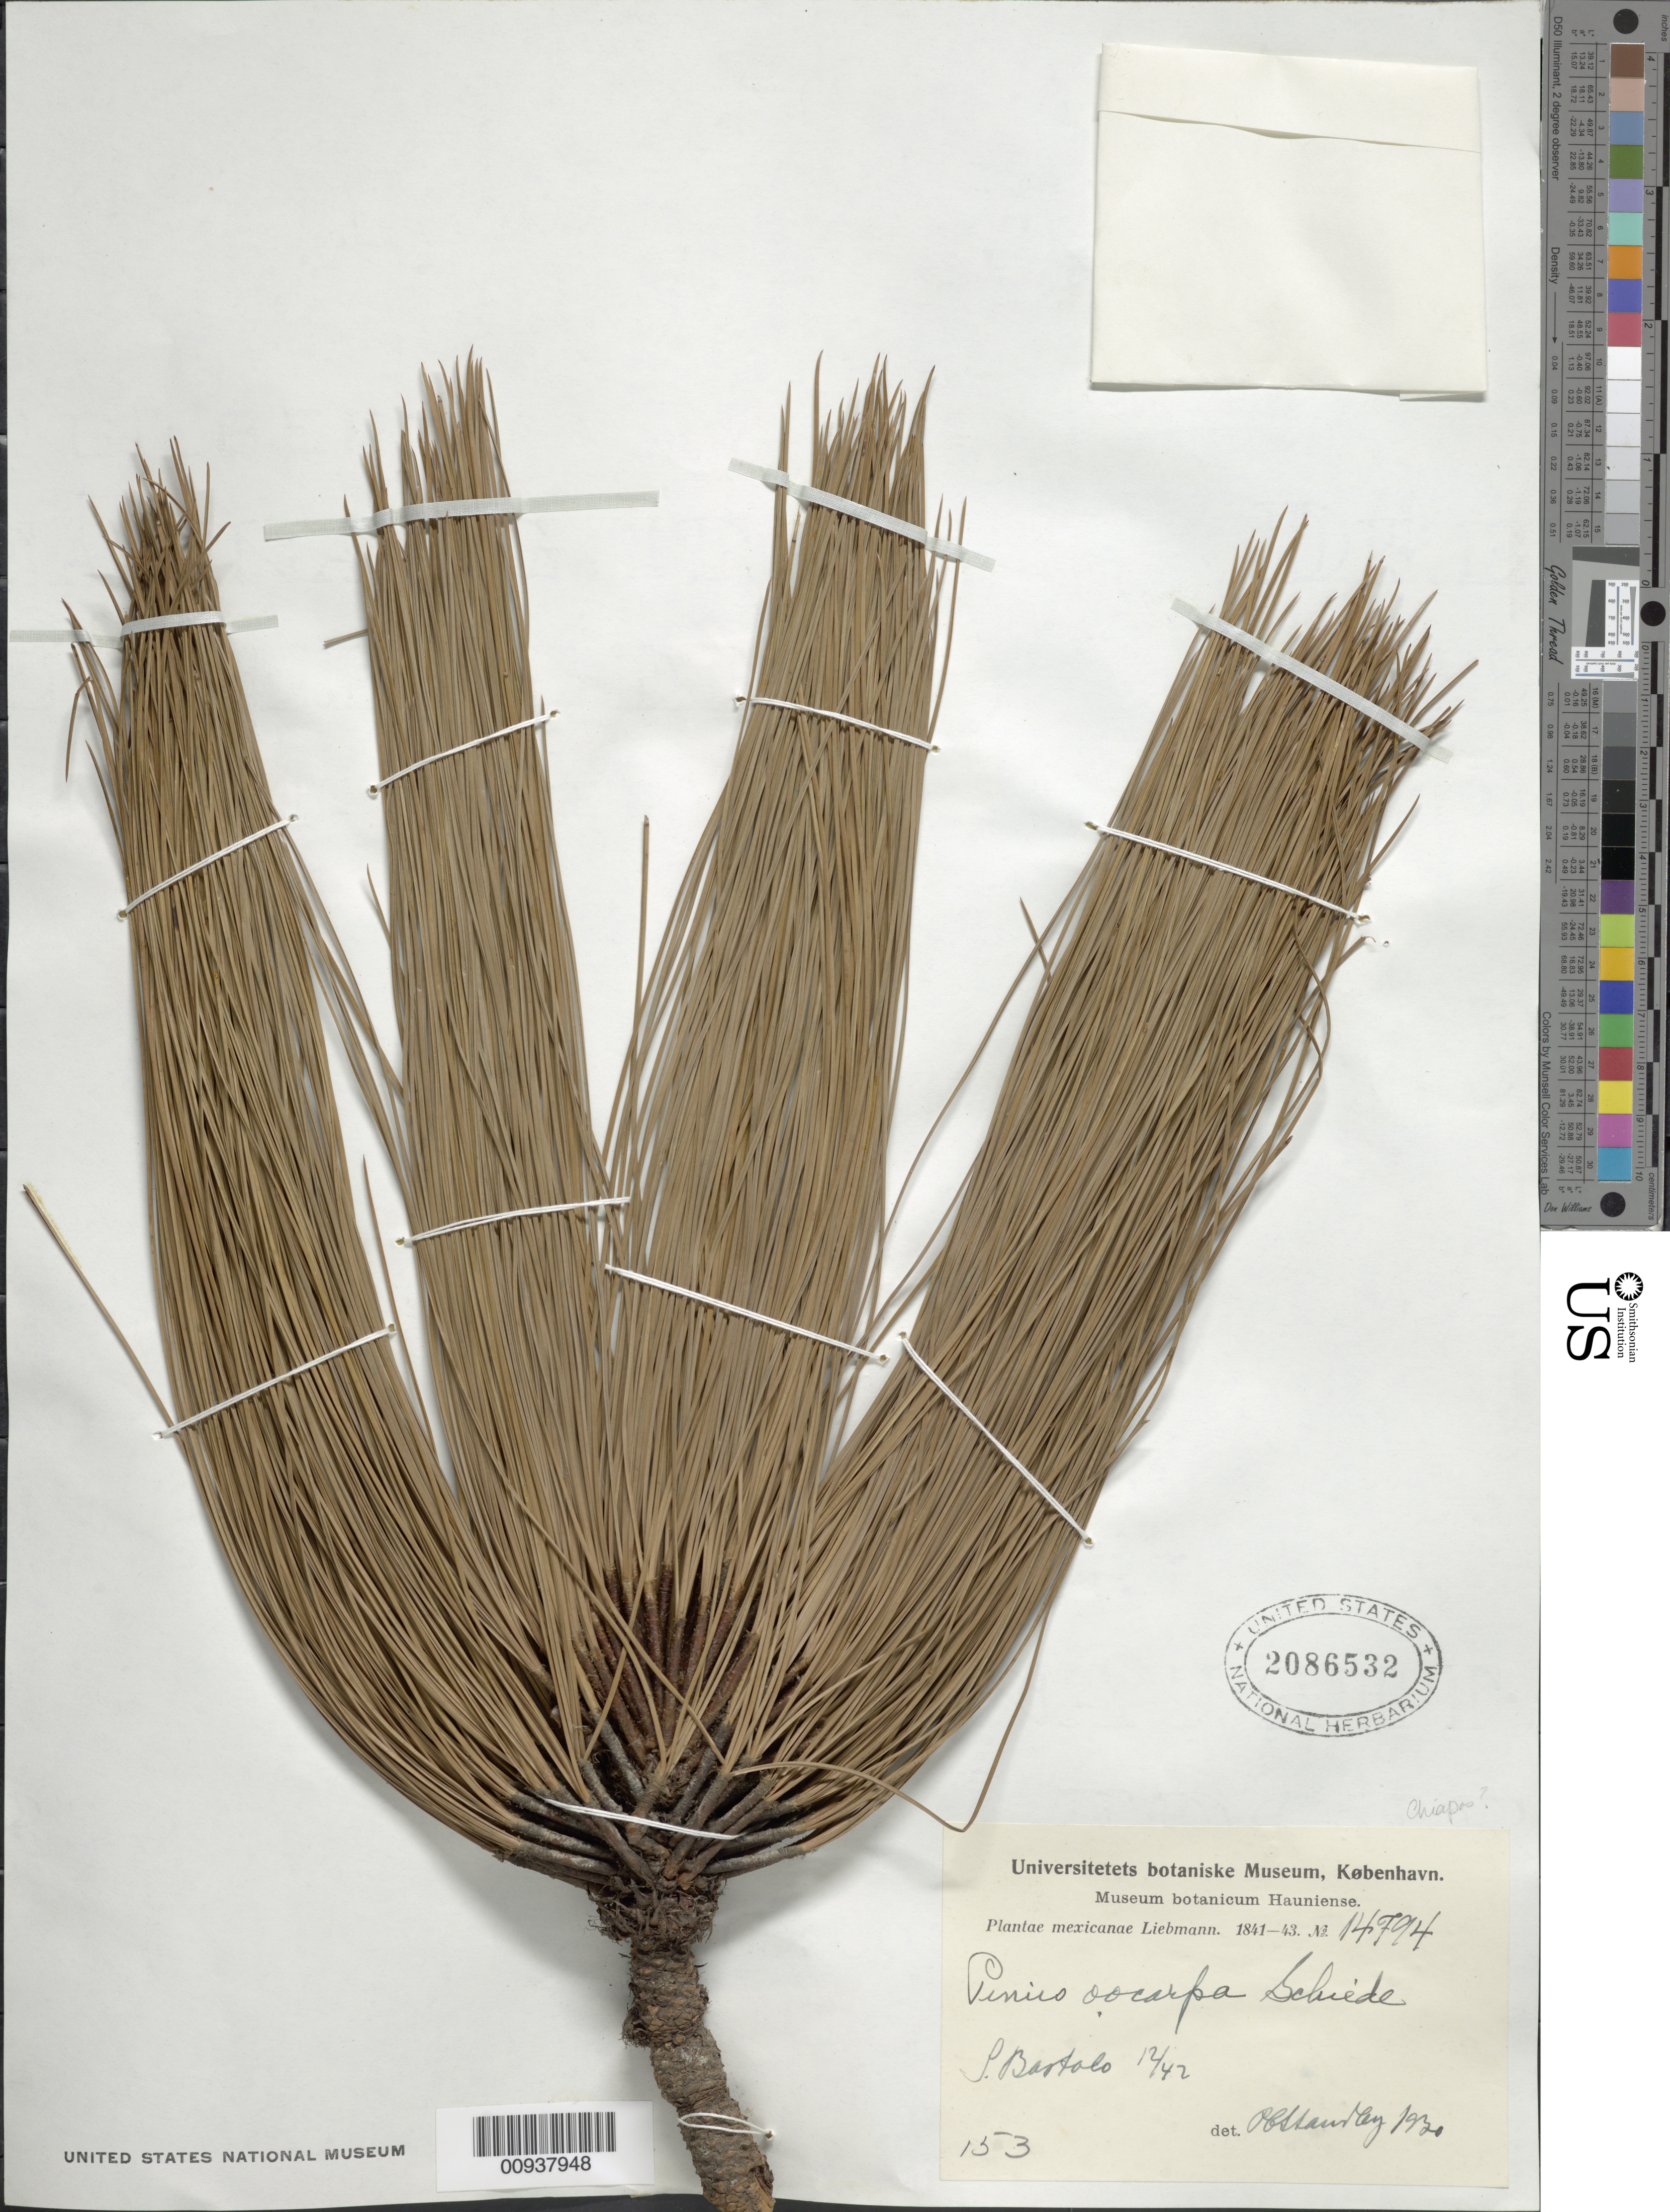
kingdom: Plantae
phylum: Tracheophyta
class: Pinopsida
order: Pinales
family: Pinaceae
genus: Pinus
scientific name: Pinus oocarpa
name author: Schiede ex Schltdl.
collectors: F. M. Liebmann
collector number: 14794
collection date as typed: Dec 1842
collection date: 1842-12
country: Mexico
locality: San Bartolo (possibly State of Chiapas).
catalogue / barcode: US 2086532